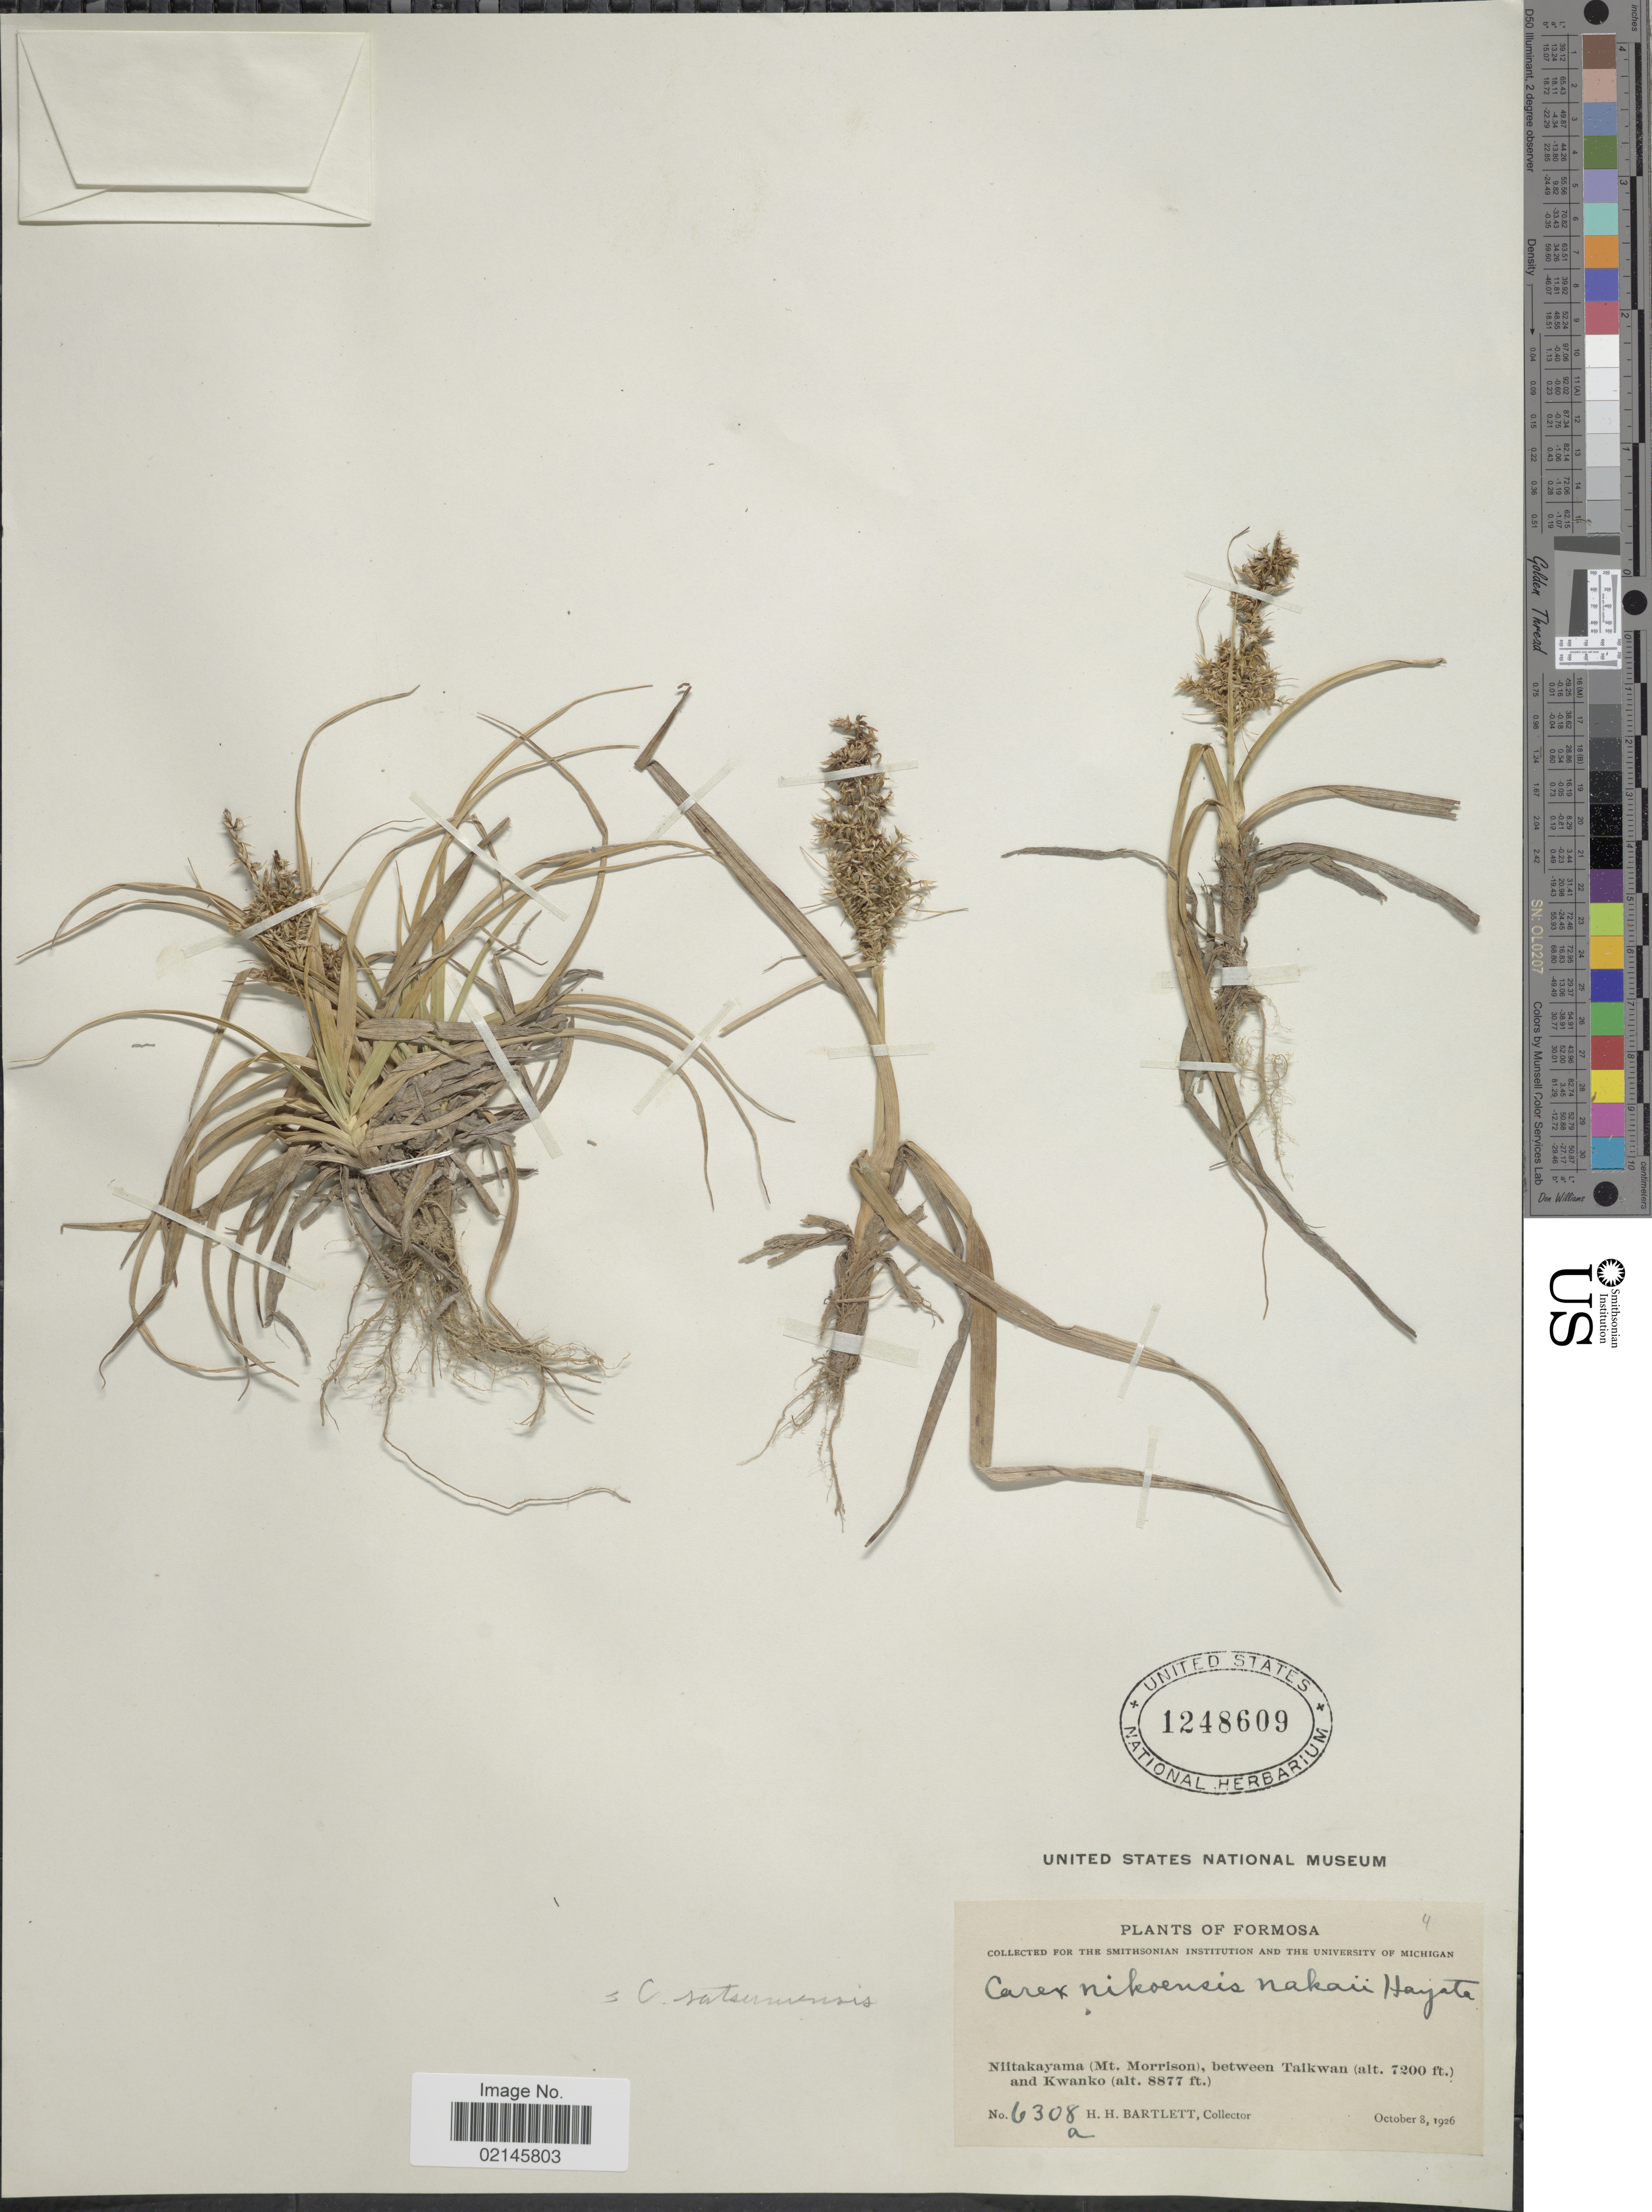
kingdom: Plantae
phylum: Tracheophyta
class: Liliopsida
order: Poales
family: Cyperaceae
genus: Carex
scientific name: Carex satsumensis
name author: Franch. & Sav.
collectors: H. H. Bartlett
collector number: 6308a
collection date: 1926-10-08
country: Taiwan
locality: Niitakayama (Mt. morrison), between Talkwan and Kwanko. Formosa.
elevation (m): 2195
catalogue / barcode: US 1248609